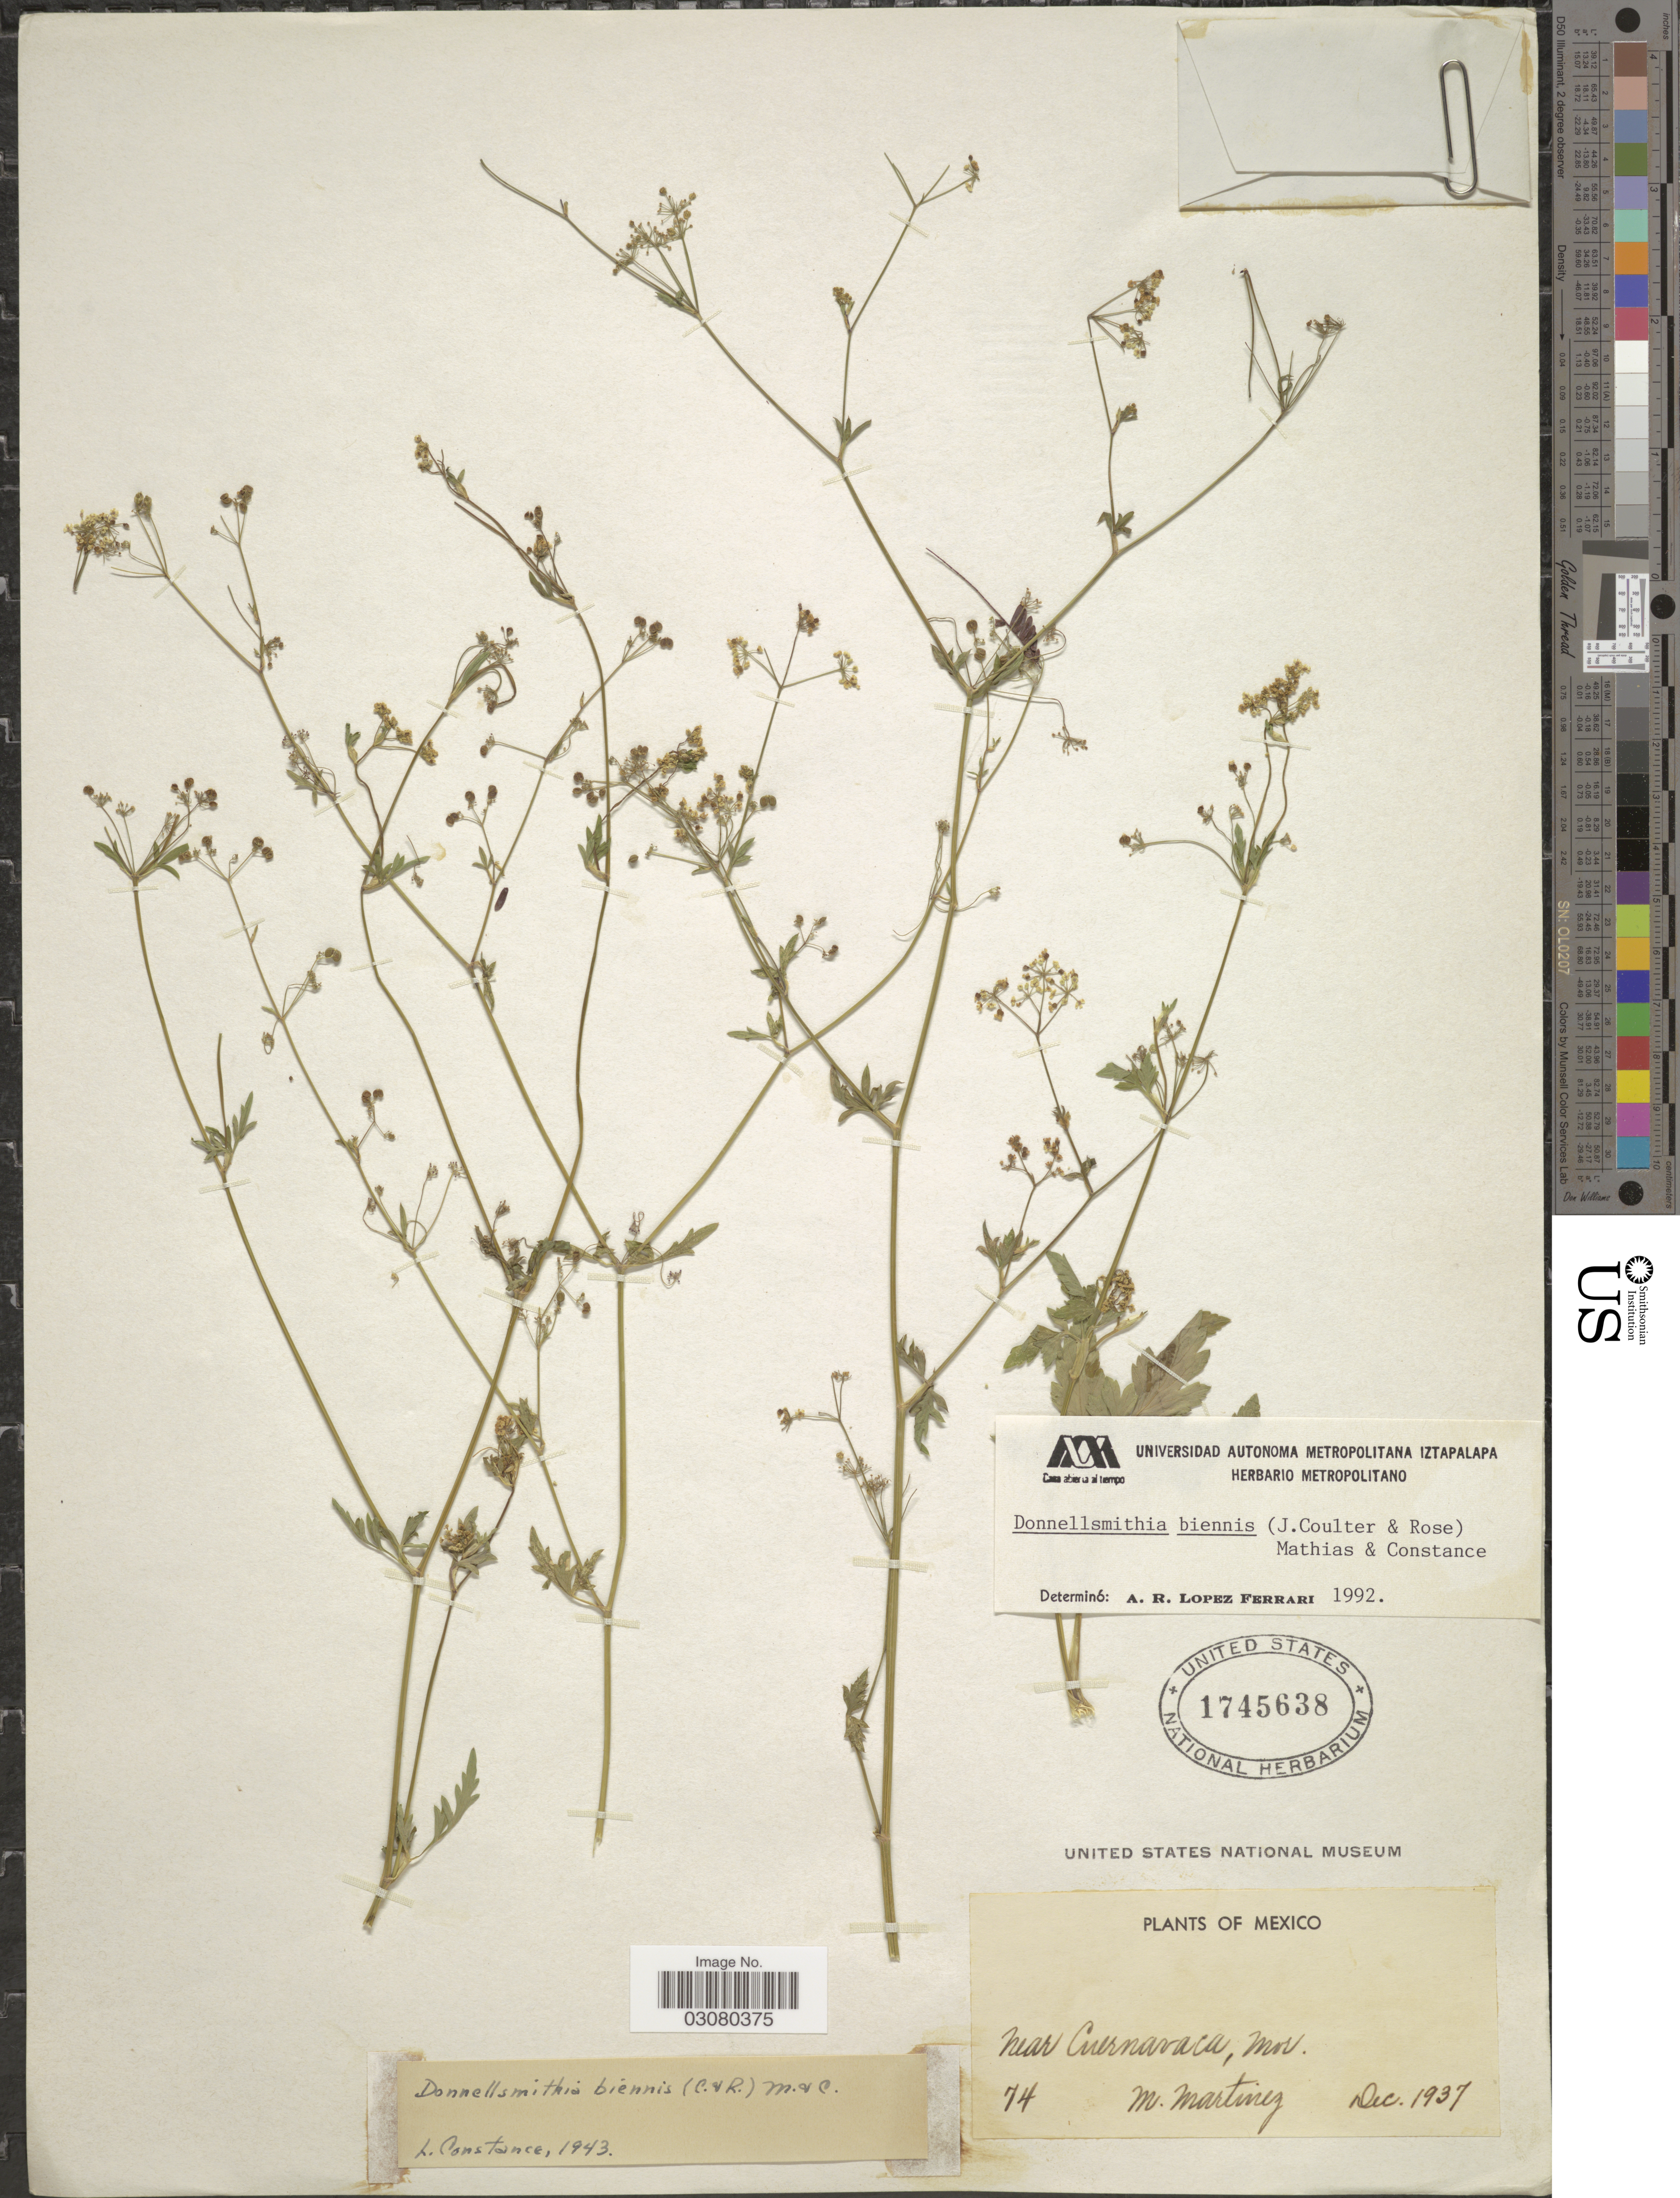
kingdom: Plantae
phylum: Tracheophyta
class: Magnoliopsida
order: Apiales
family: Apiaceae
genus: Donnellsmithia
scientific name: Donnellsmithia biennis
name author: (J.M. Coult. & Rose) Mathias & Constance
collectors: M. Martínez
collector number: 74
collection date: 1937-12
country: Mexico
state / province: Morelos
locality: Near Cuernavaca, Mor.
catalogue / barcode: US 1745638